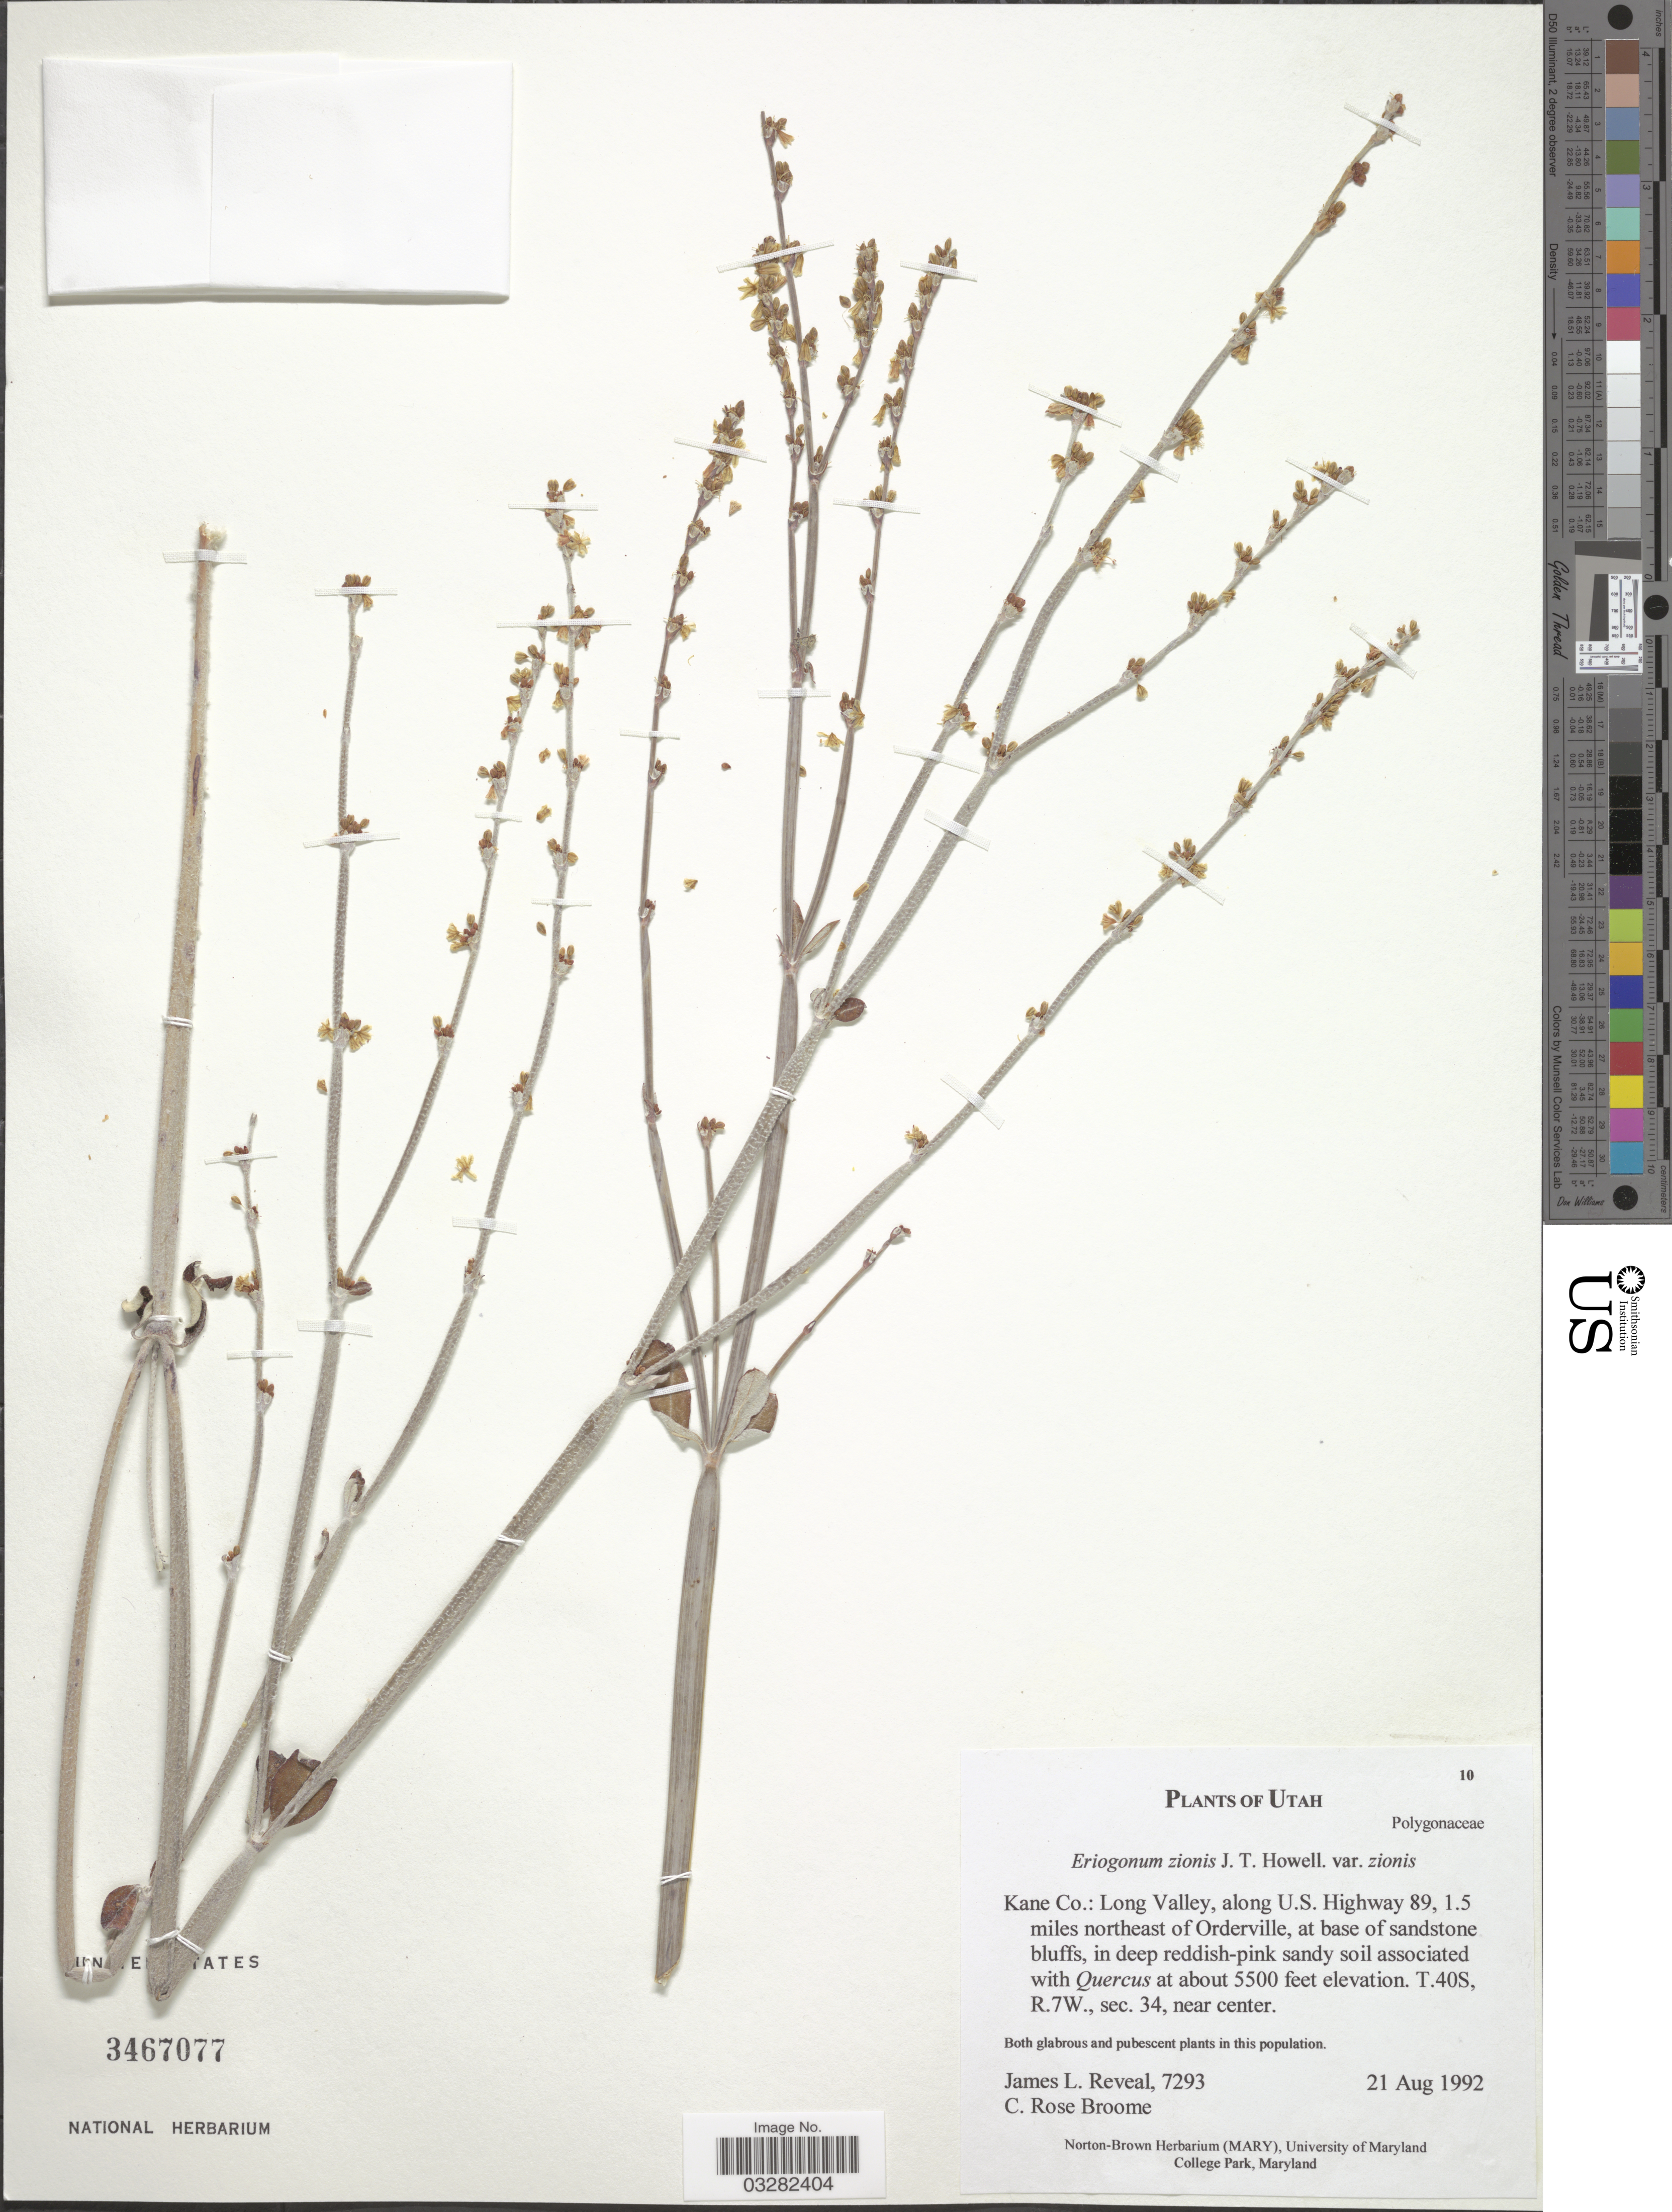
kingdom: Plantae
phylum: Tracheophyta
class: Magnoliopsida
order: Caryophyllales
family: Polygonaceae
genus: Eriogonum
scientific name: Eriogonum zionis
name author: J.T. Howell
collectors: J. L. Reveal & C. R. Broome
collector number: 7293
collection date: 1992-08-21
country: United States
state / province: Utah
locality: Kane Co.: Long Valley, along U.S. Highway 89, 1.5 miles northeast of Orderville, at base of sandstone bluffs. T.40S, R.7W., sec. 34, near center.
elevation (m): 1676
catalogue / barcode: US 3467077